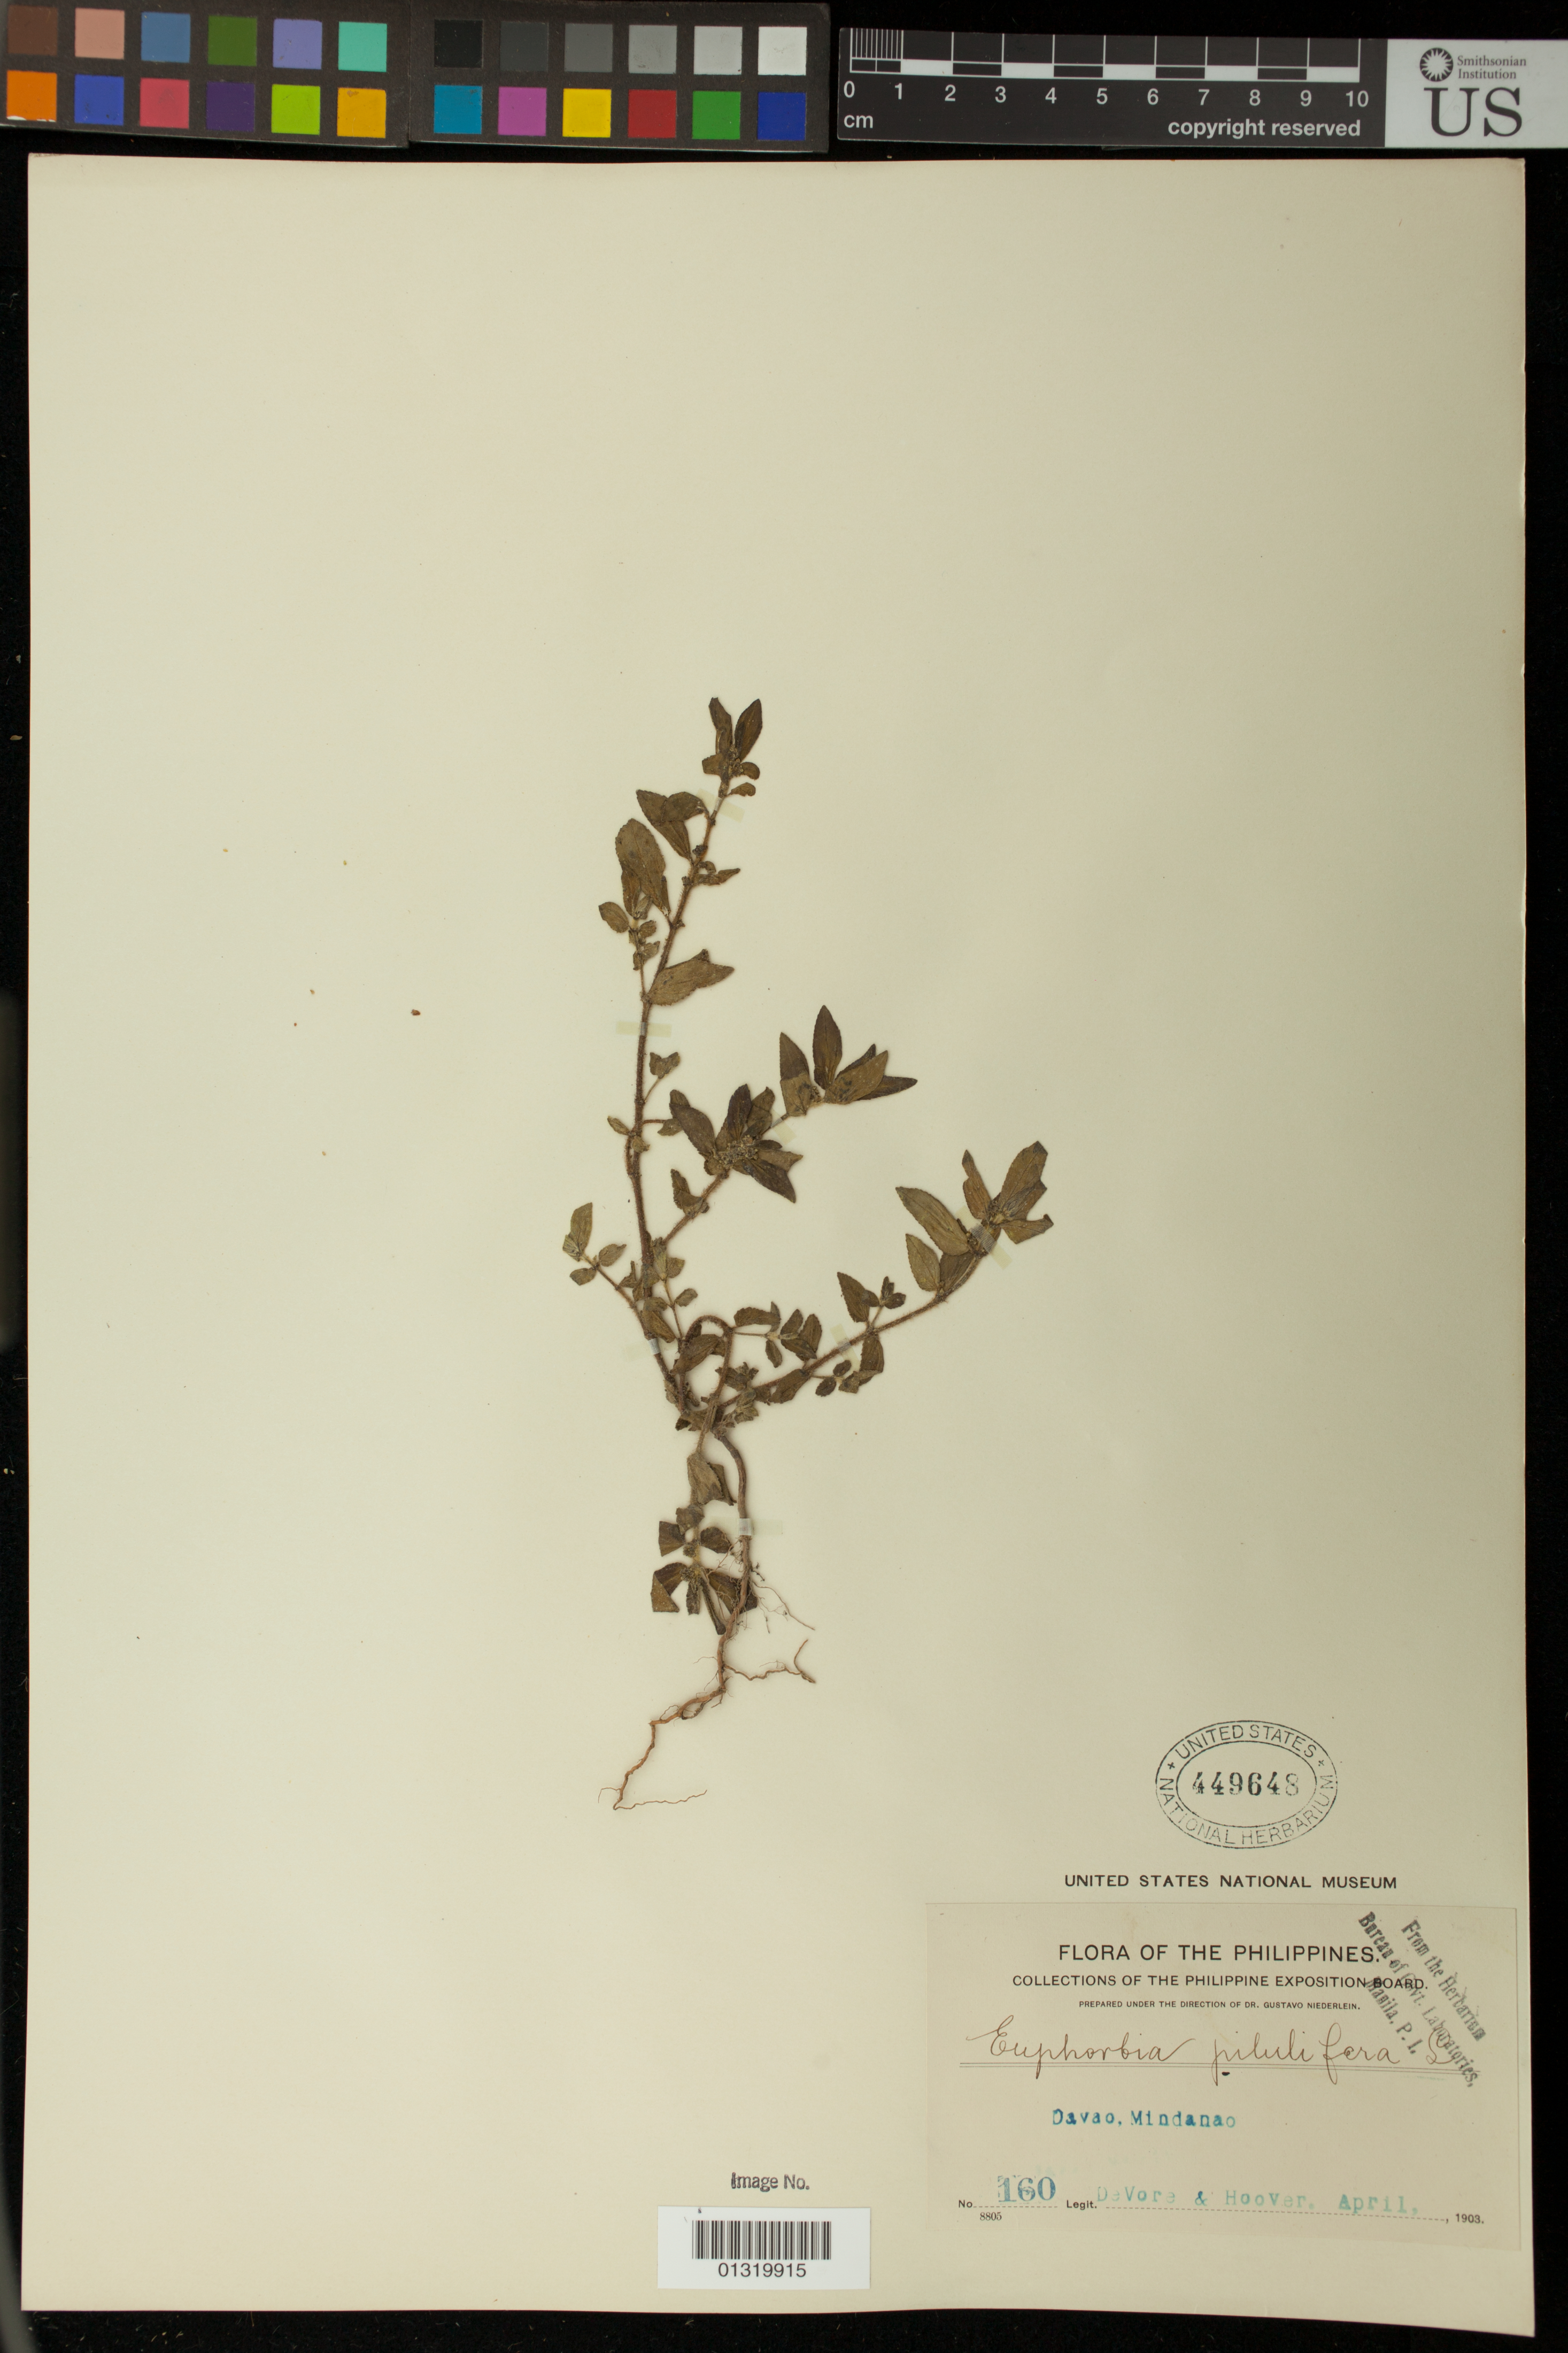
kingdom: Plantae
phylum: Tracheophyta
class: Magnoliopsida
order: Malpighiales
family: Euphorbiaceae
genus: Euphorbia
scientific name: Euphorbia hirta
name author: L.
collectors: B. De Vore & -- Hoover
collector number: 160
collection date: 1903-04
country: Philippines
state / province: Davao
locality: Mindanao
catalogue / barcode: US 449648